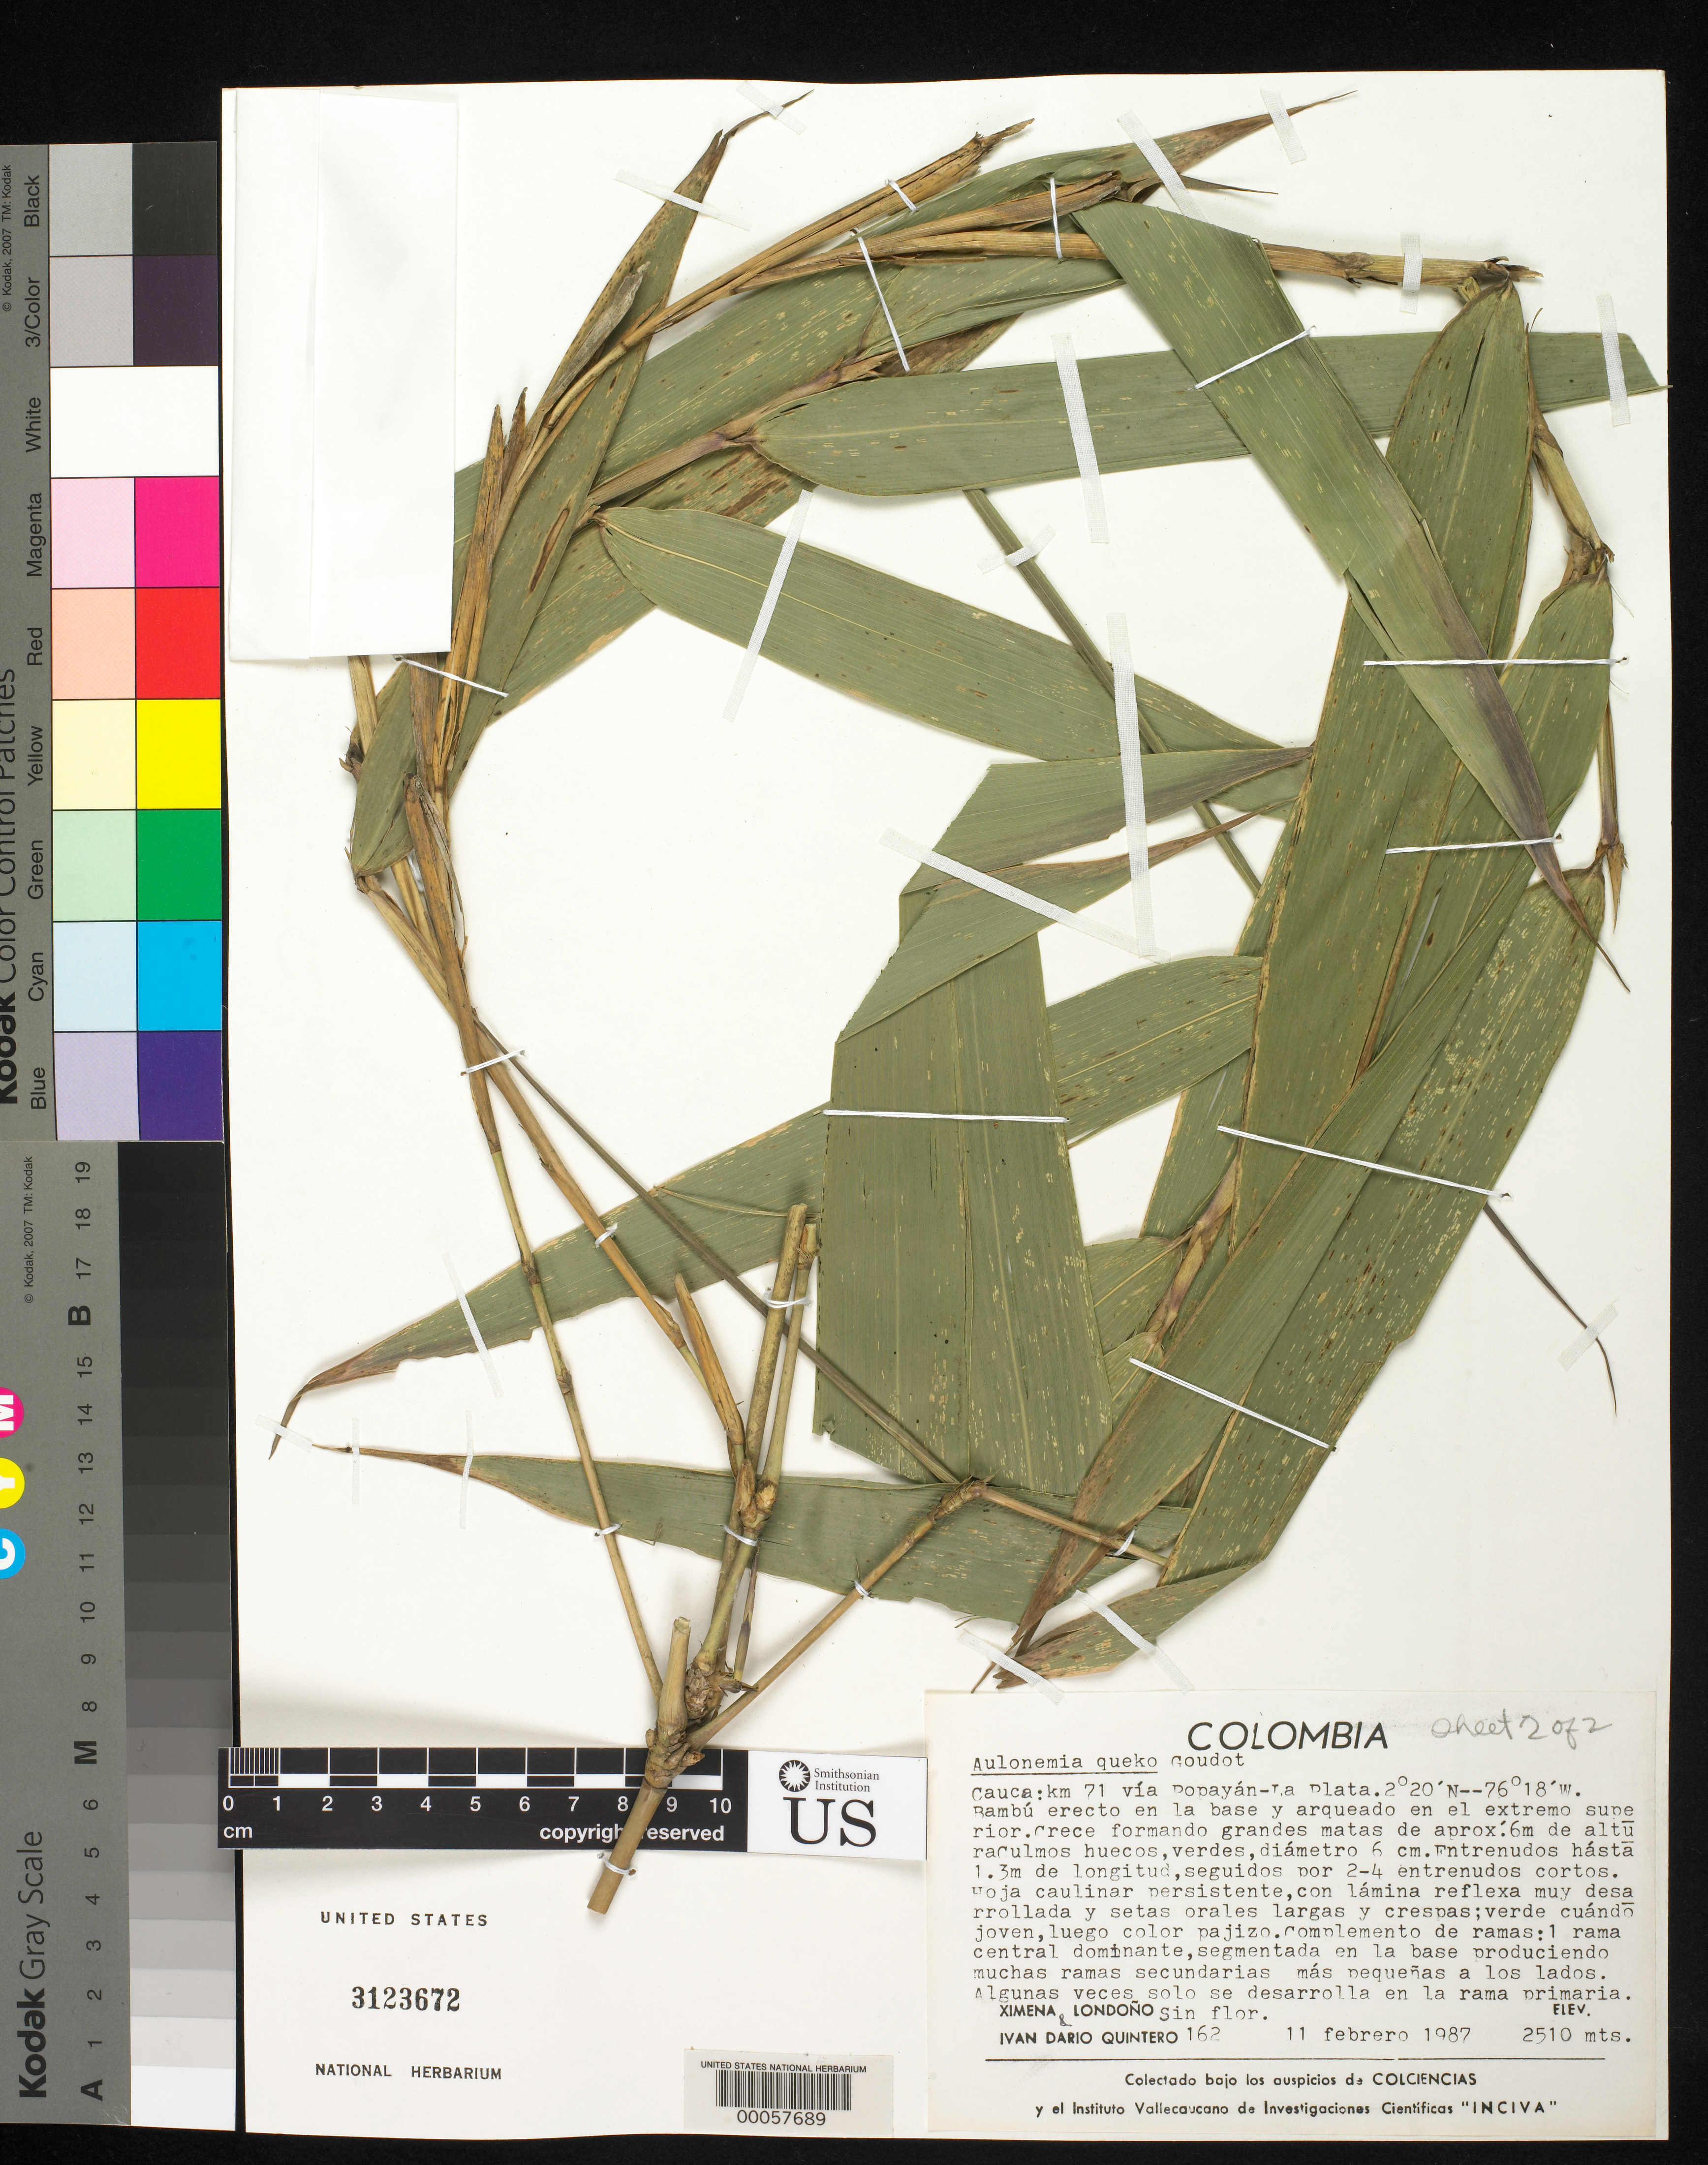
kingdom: Plantae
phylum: Tracheophyta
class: Liliopsida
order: Poales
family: Poaceae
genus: Aulonemia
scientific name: Aulonemia queko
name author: Goudot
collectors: X. Londoño & I. Quintero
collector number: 162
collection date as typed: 11 Feb 1987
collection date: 1987-02-11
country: Colombia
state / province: Cauca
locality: Km 71 of the Popayan-la Plata road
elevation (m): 2510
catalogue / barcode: US 3123672